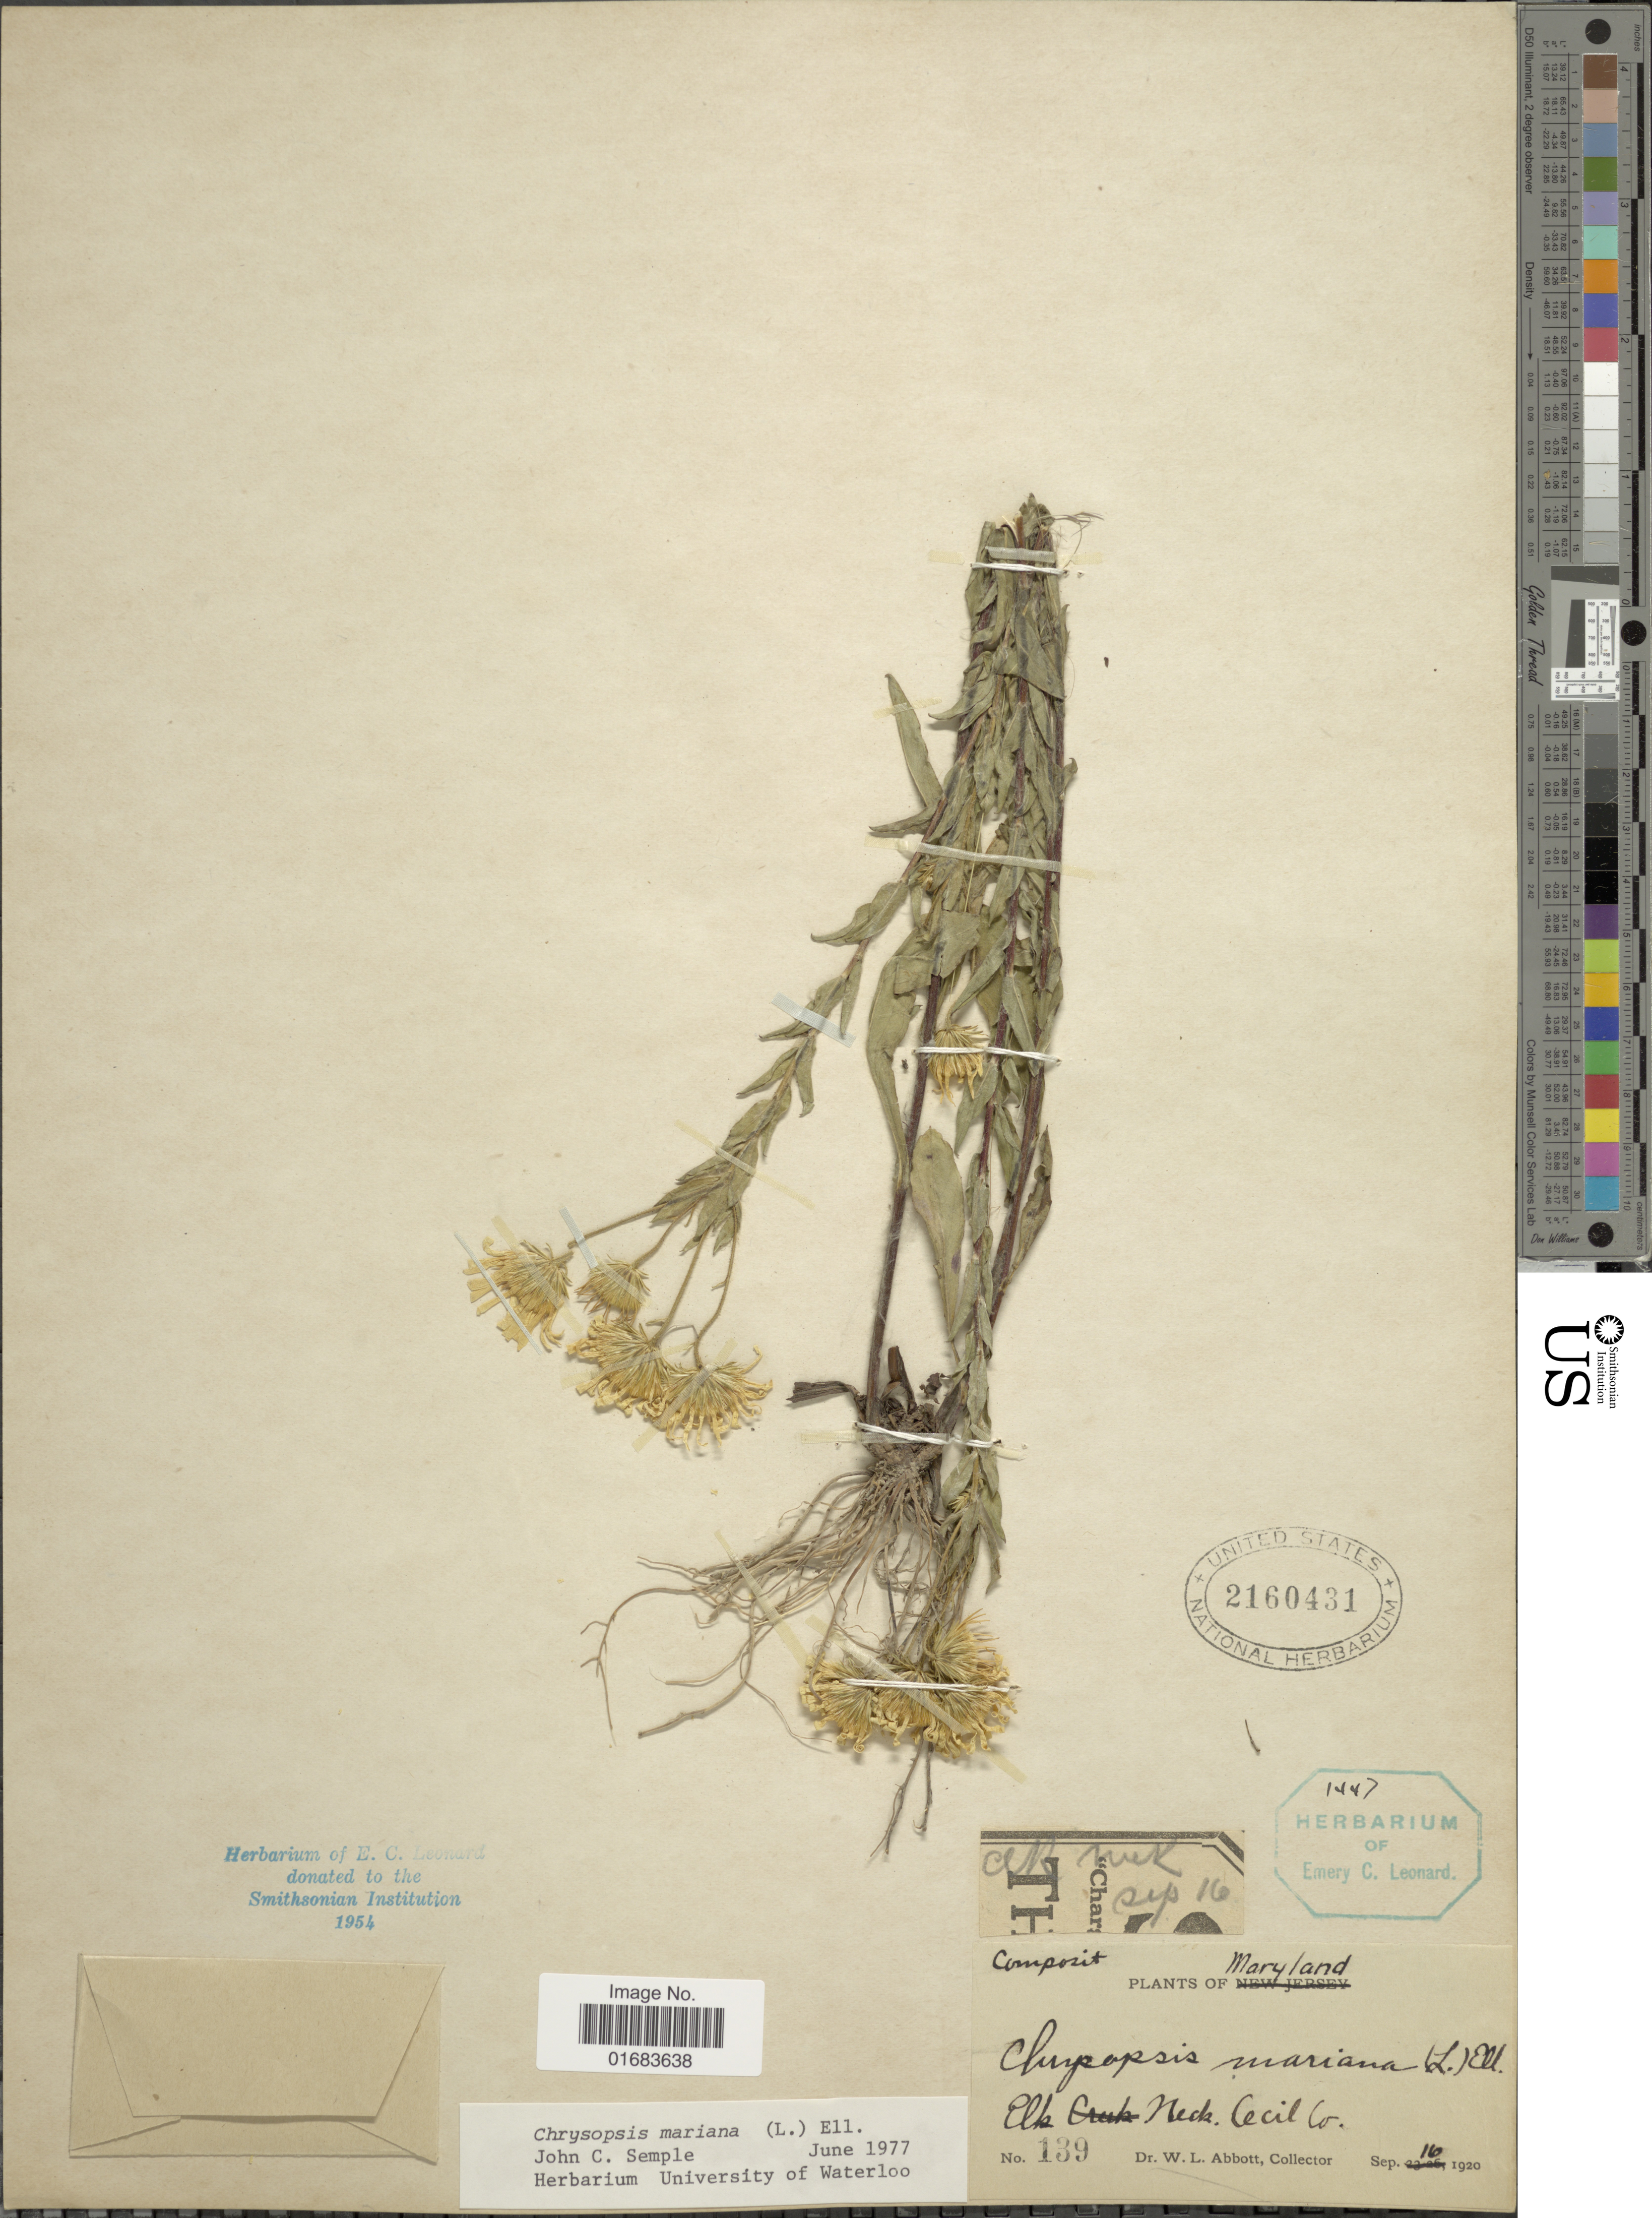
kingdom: Plantae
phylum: Tracheophyta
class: Magnoliopsida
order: Asterales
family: Asteraceae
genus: Chrysopsis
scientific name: Chrysopsis mariana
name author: (L.) Elliott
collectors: W. L. Abbott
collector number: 139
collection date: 1920-09-10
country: United States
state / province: Maryland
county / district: Cecil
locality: Elk Neck Cecil Co.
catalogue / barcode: US 2160431